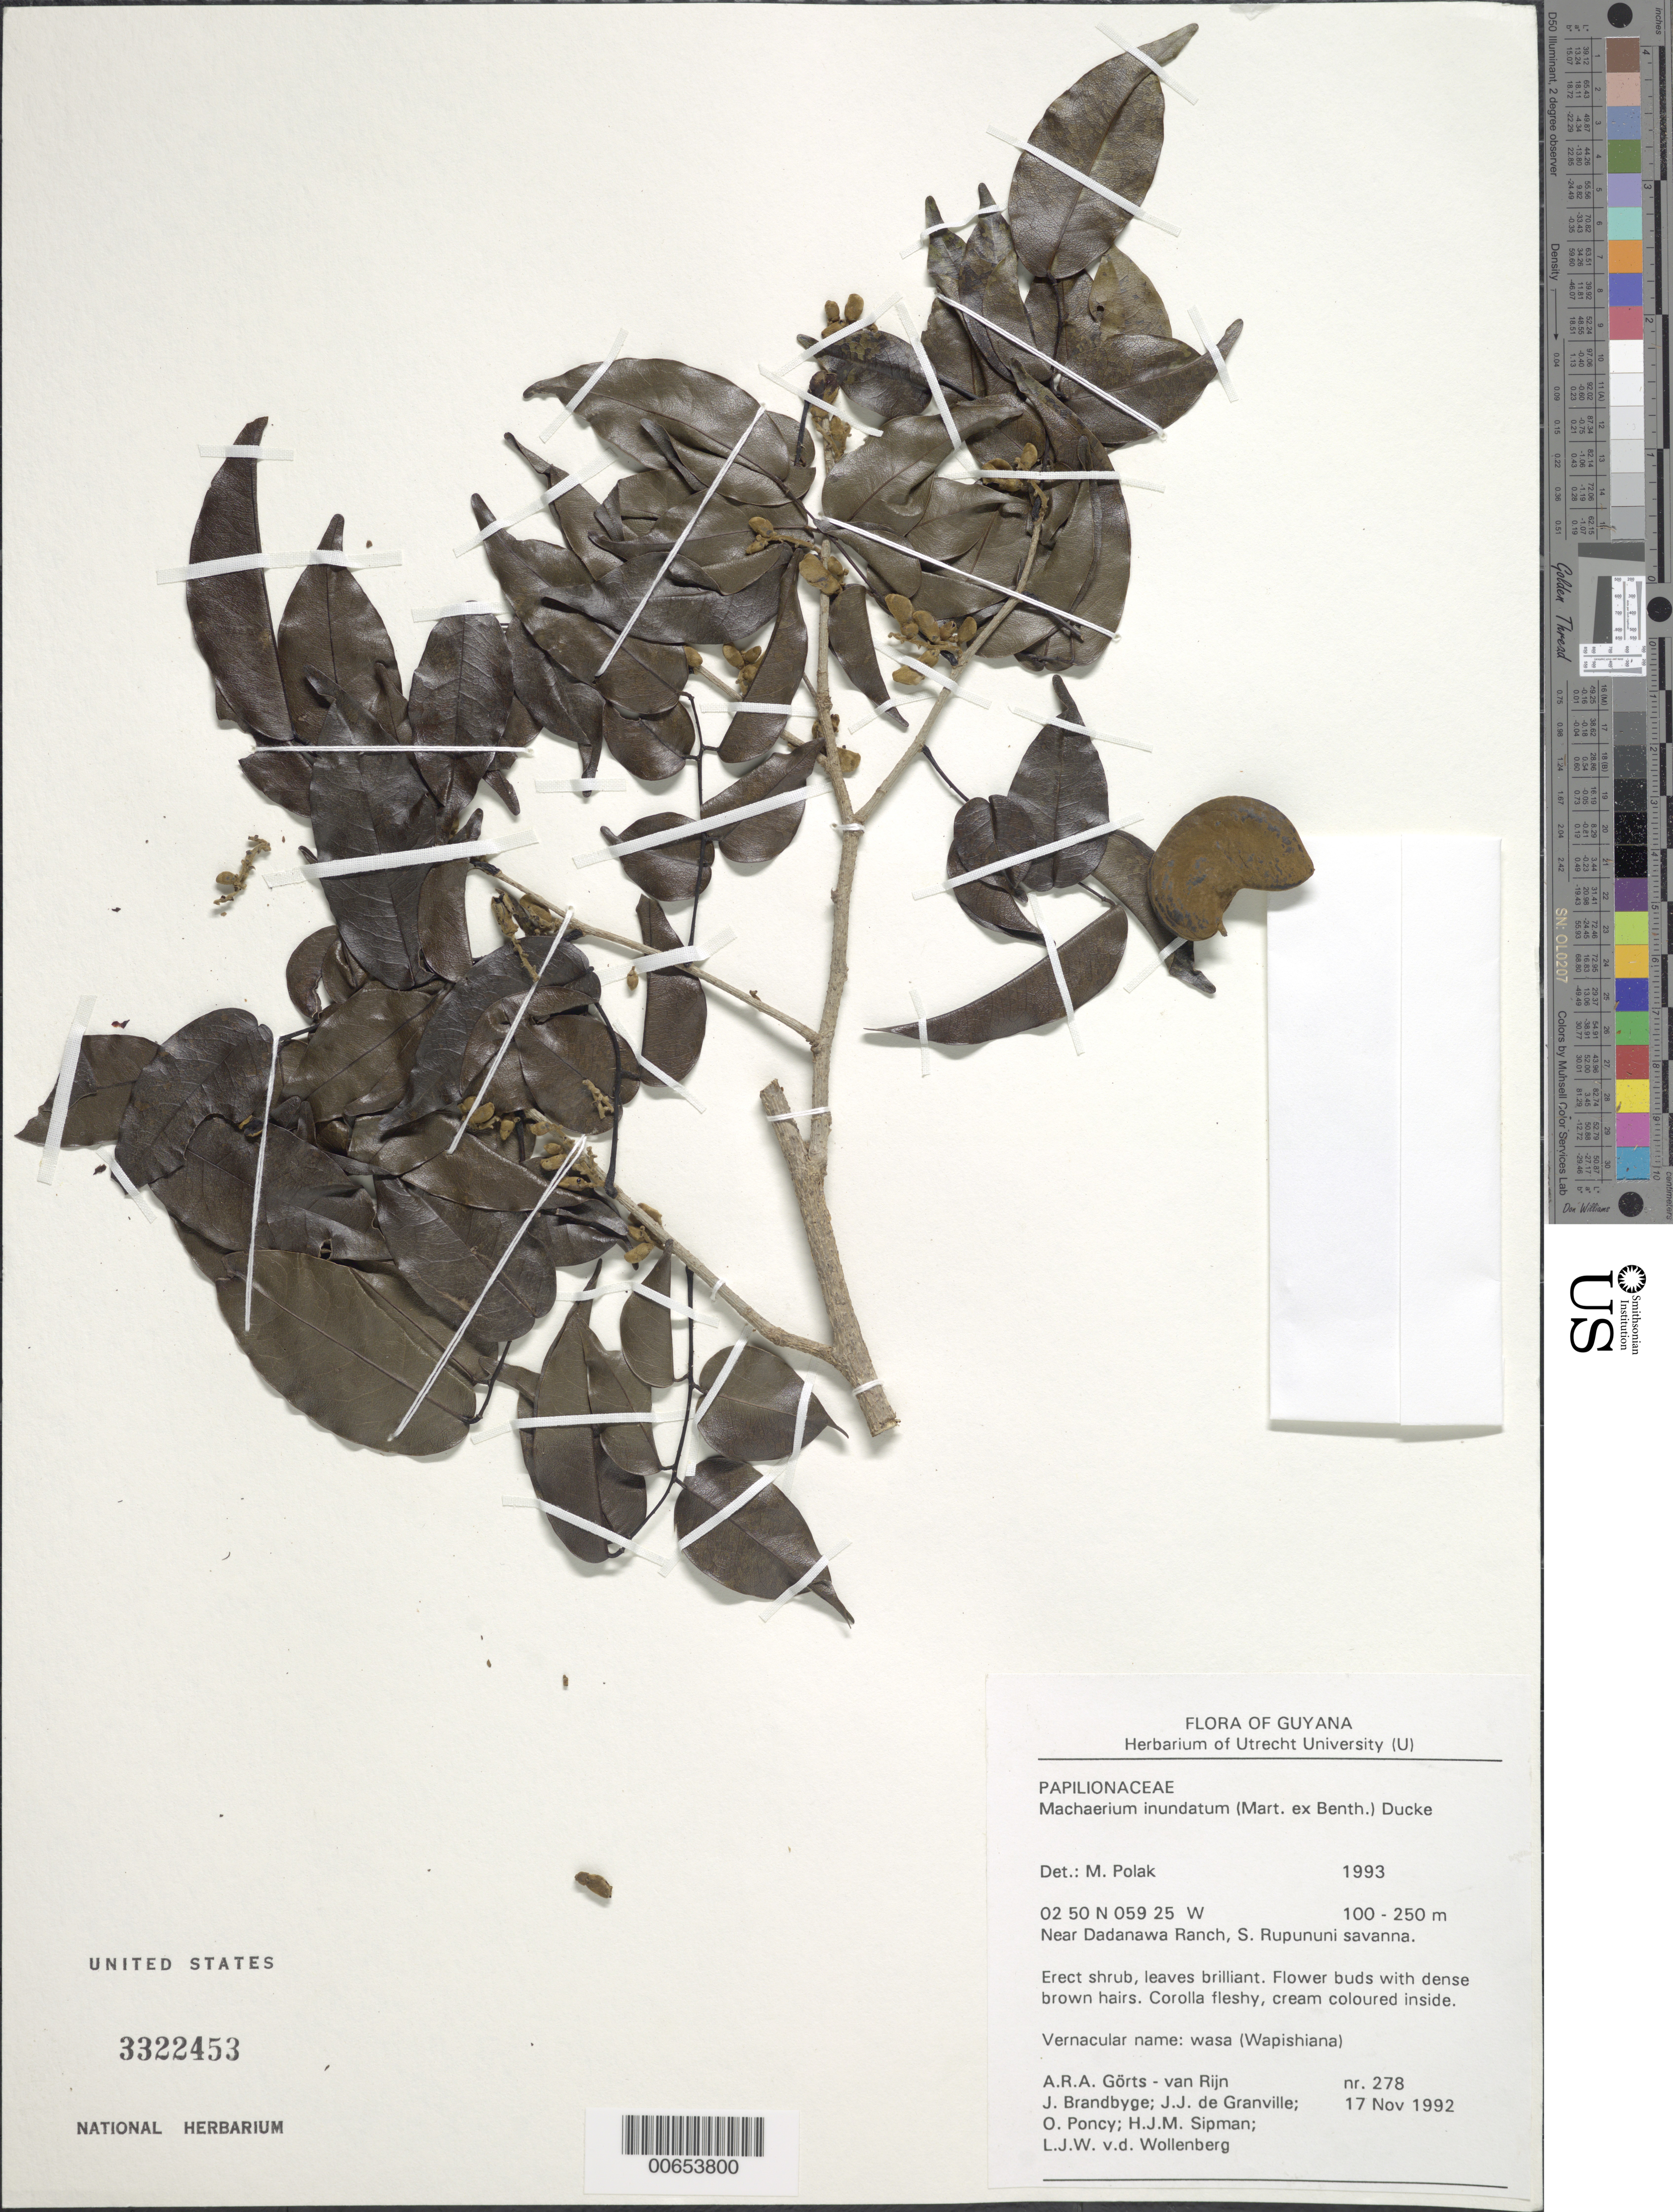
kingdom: Plantae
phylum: Tracheophyta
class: Magnoliopsida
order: Fabales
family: Fabaceae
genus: Machaerium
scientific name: Machaerium inundatum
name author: (Mart. ex Benth.) Ducke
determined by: Polak, M.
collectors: A. .R. A. Görts-van Rijn, J. Brandbyge, J.-J. de Granville, O. Poncy, H. J. M. Sipman & L. van der Wollenberg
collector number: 278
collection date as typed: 17-Nov-92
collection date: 1992-11-17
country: Guyana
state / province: U. Takutu-U. Essequibo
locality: Dadanawa Ranch, vic. Mt. Tawatawun, S. Rupununi Savanna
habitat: Savanna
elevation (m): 100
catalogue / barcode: US 3322453